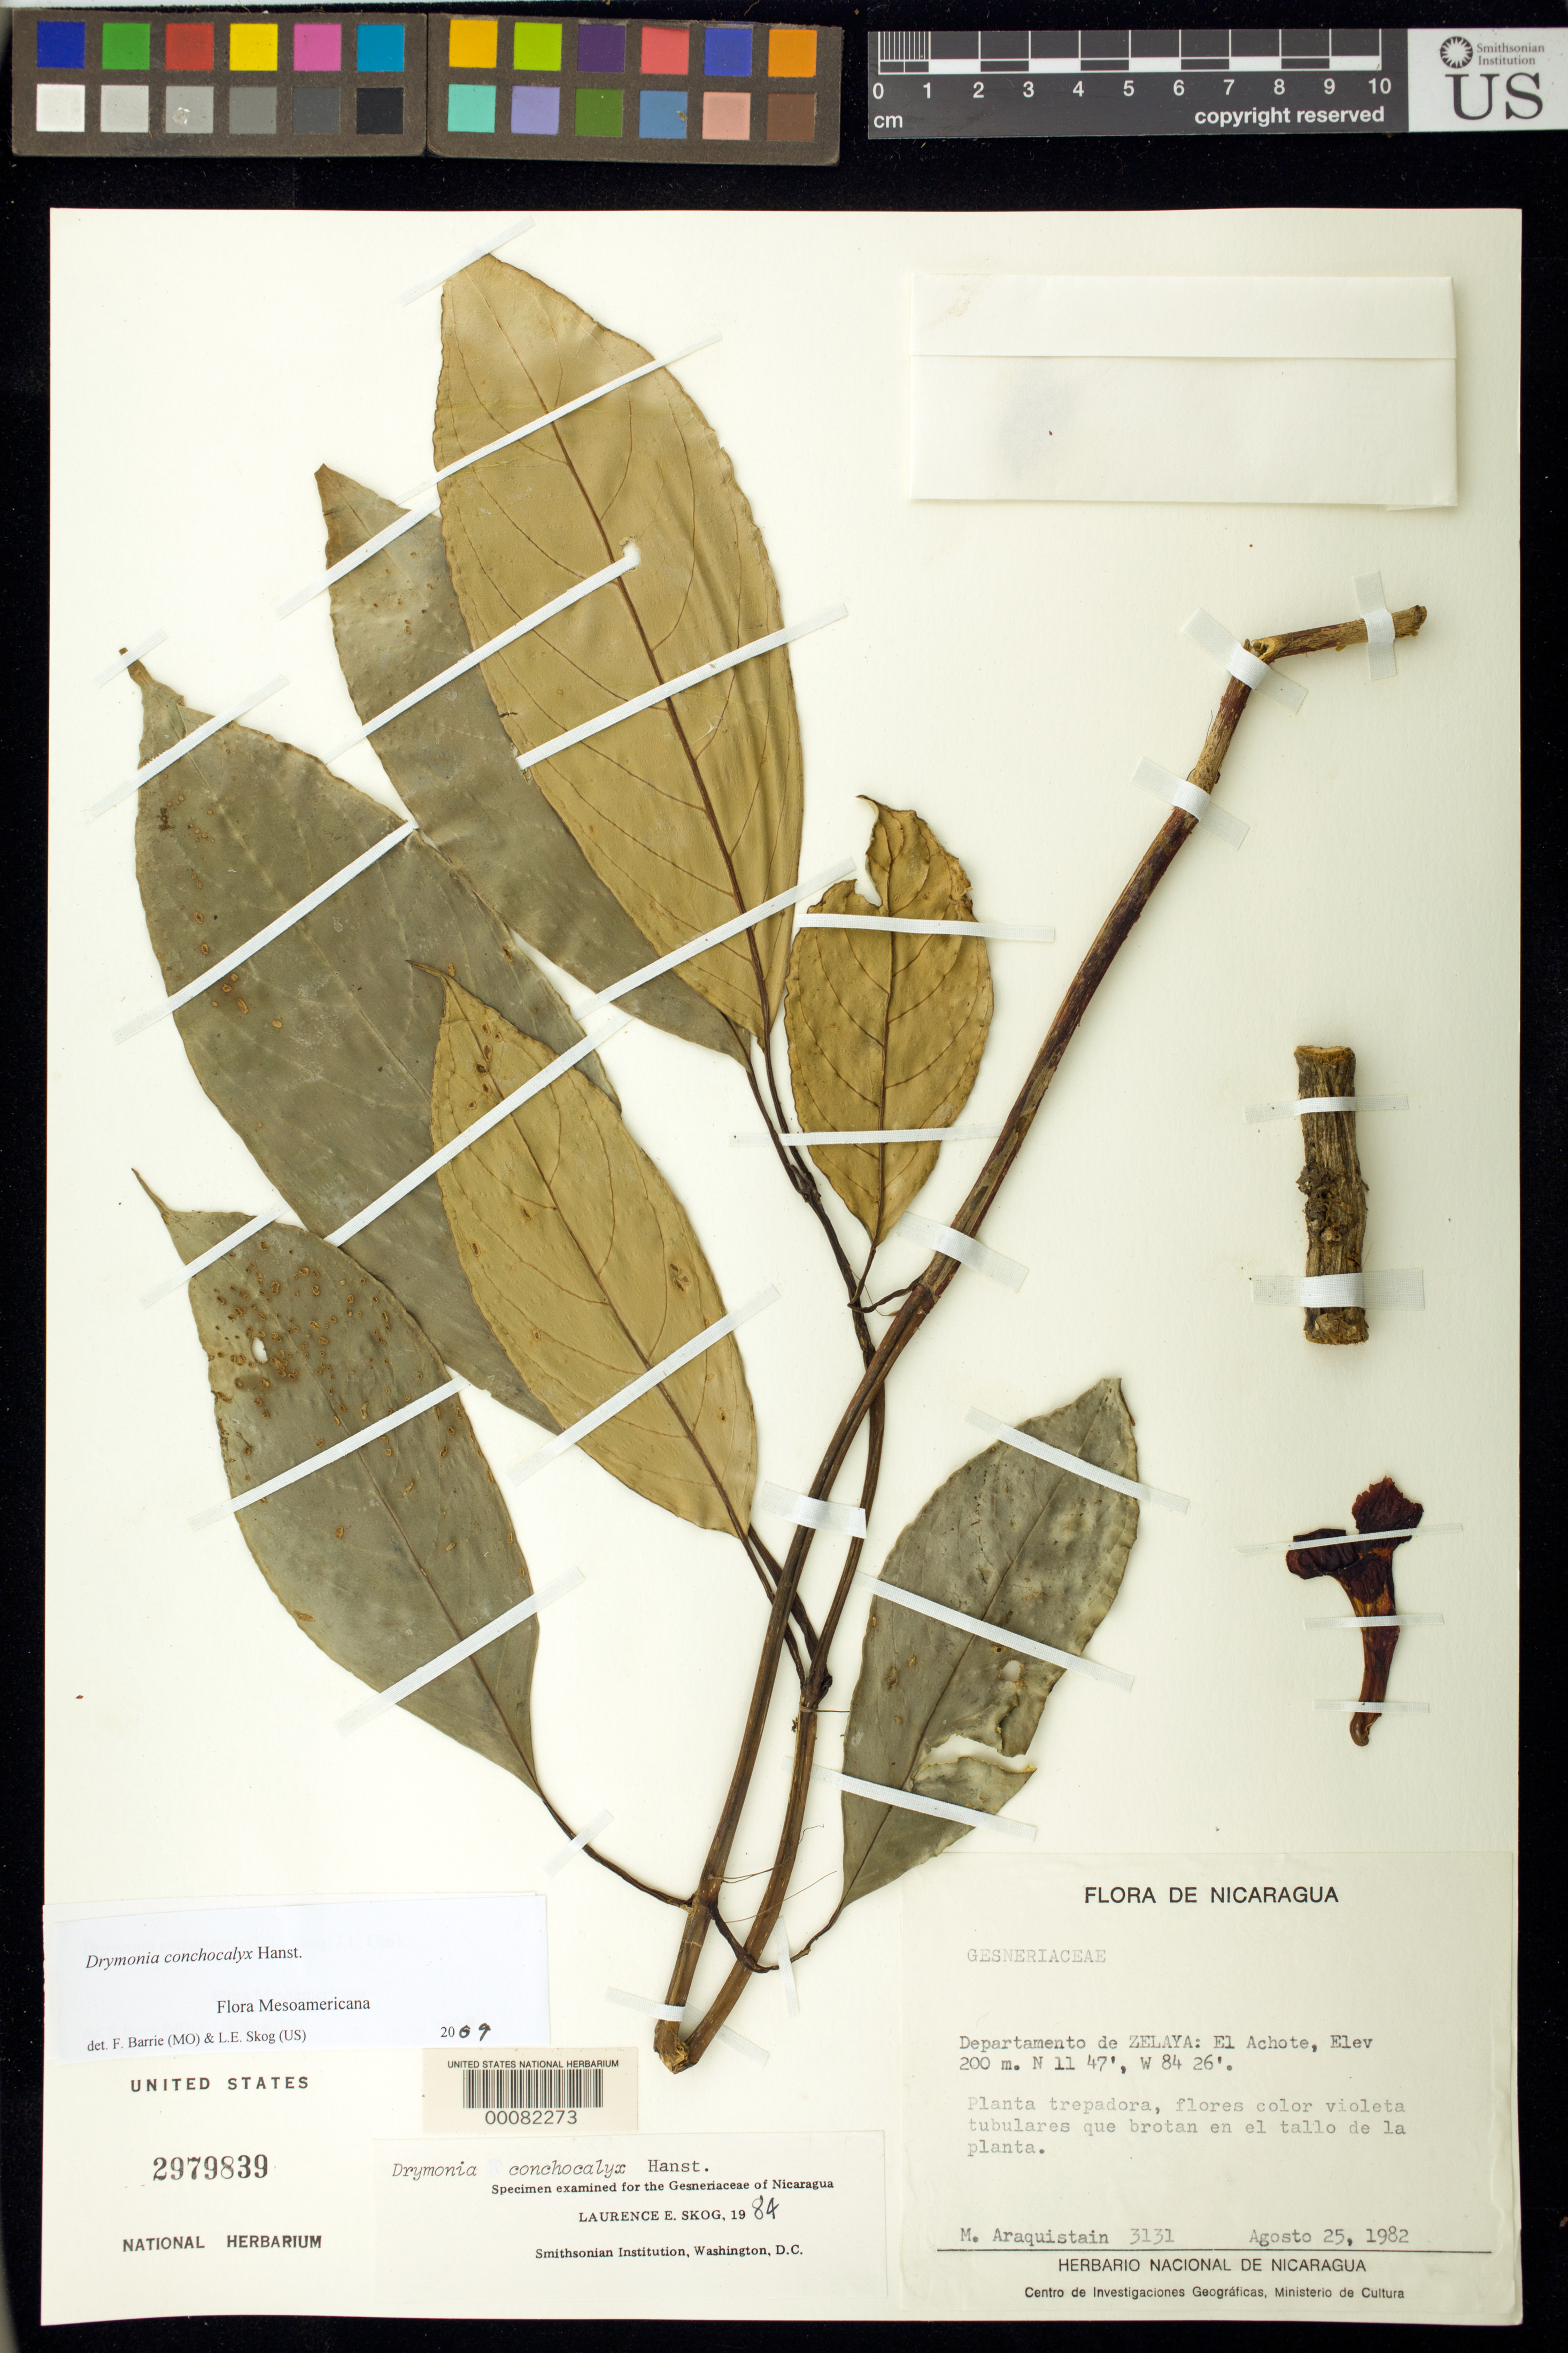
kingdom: Plantae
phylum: Tracheophyta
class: Magnoliopsida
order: Lamiales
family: Gesneriaceae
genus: Drymonia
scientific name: Drymonia conchocalyx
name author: Hanst.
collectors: M. Araquistain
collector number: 3131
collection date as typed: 25 Aug 1982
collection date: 1982-08-25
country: Nicaragua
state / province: Atlántico Sur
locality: El Achote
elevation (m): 200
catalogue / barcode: US 2979839